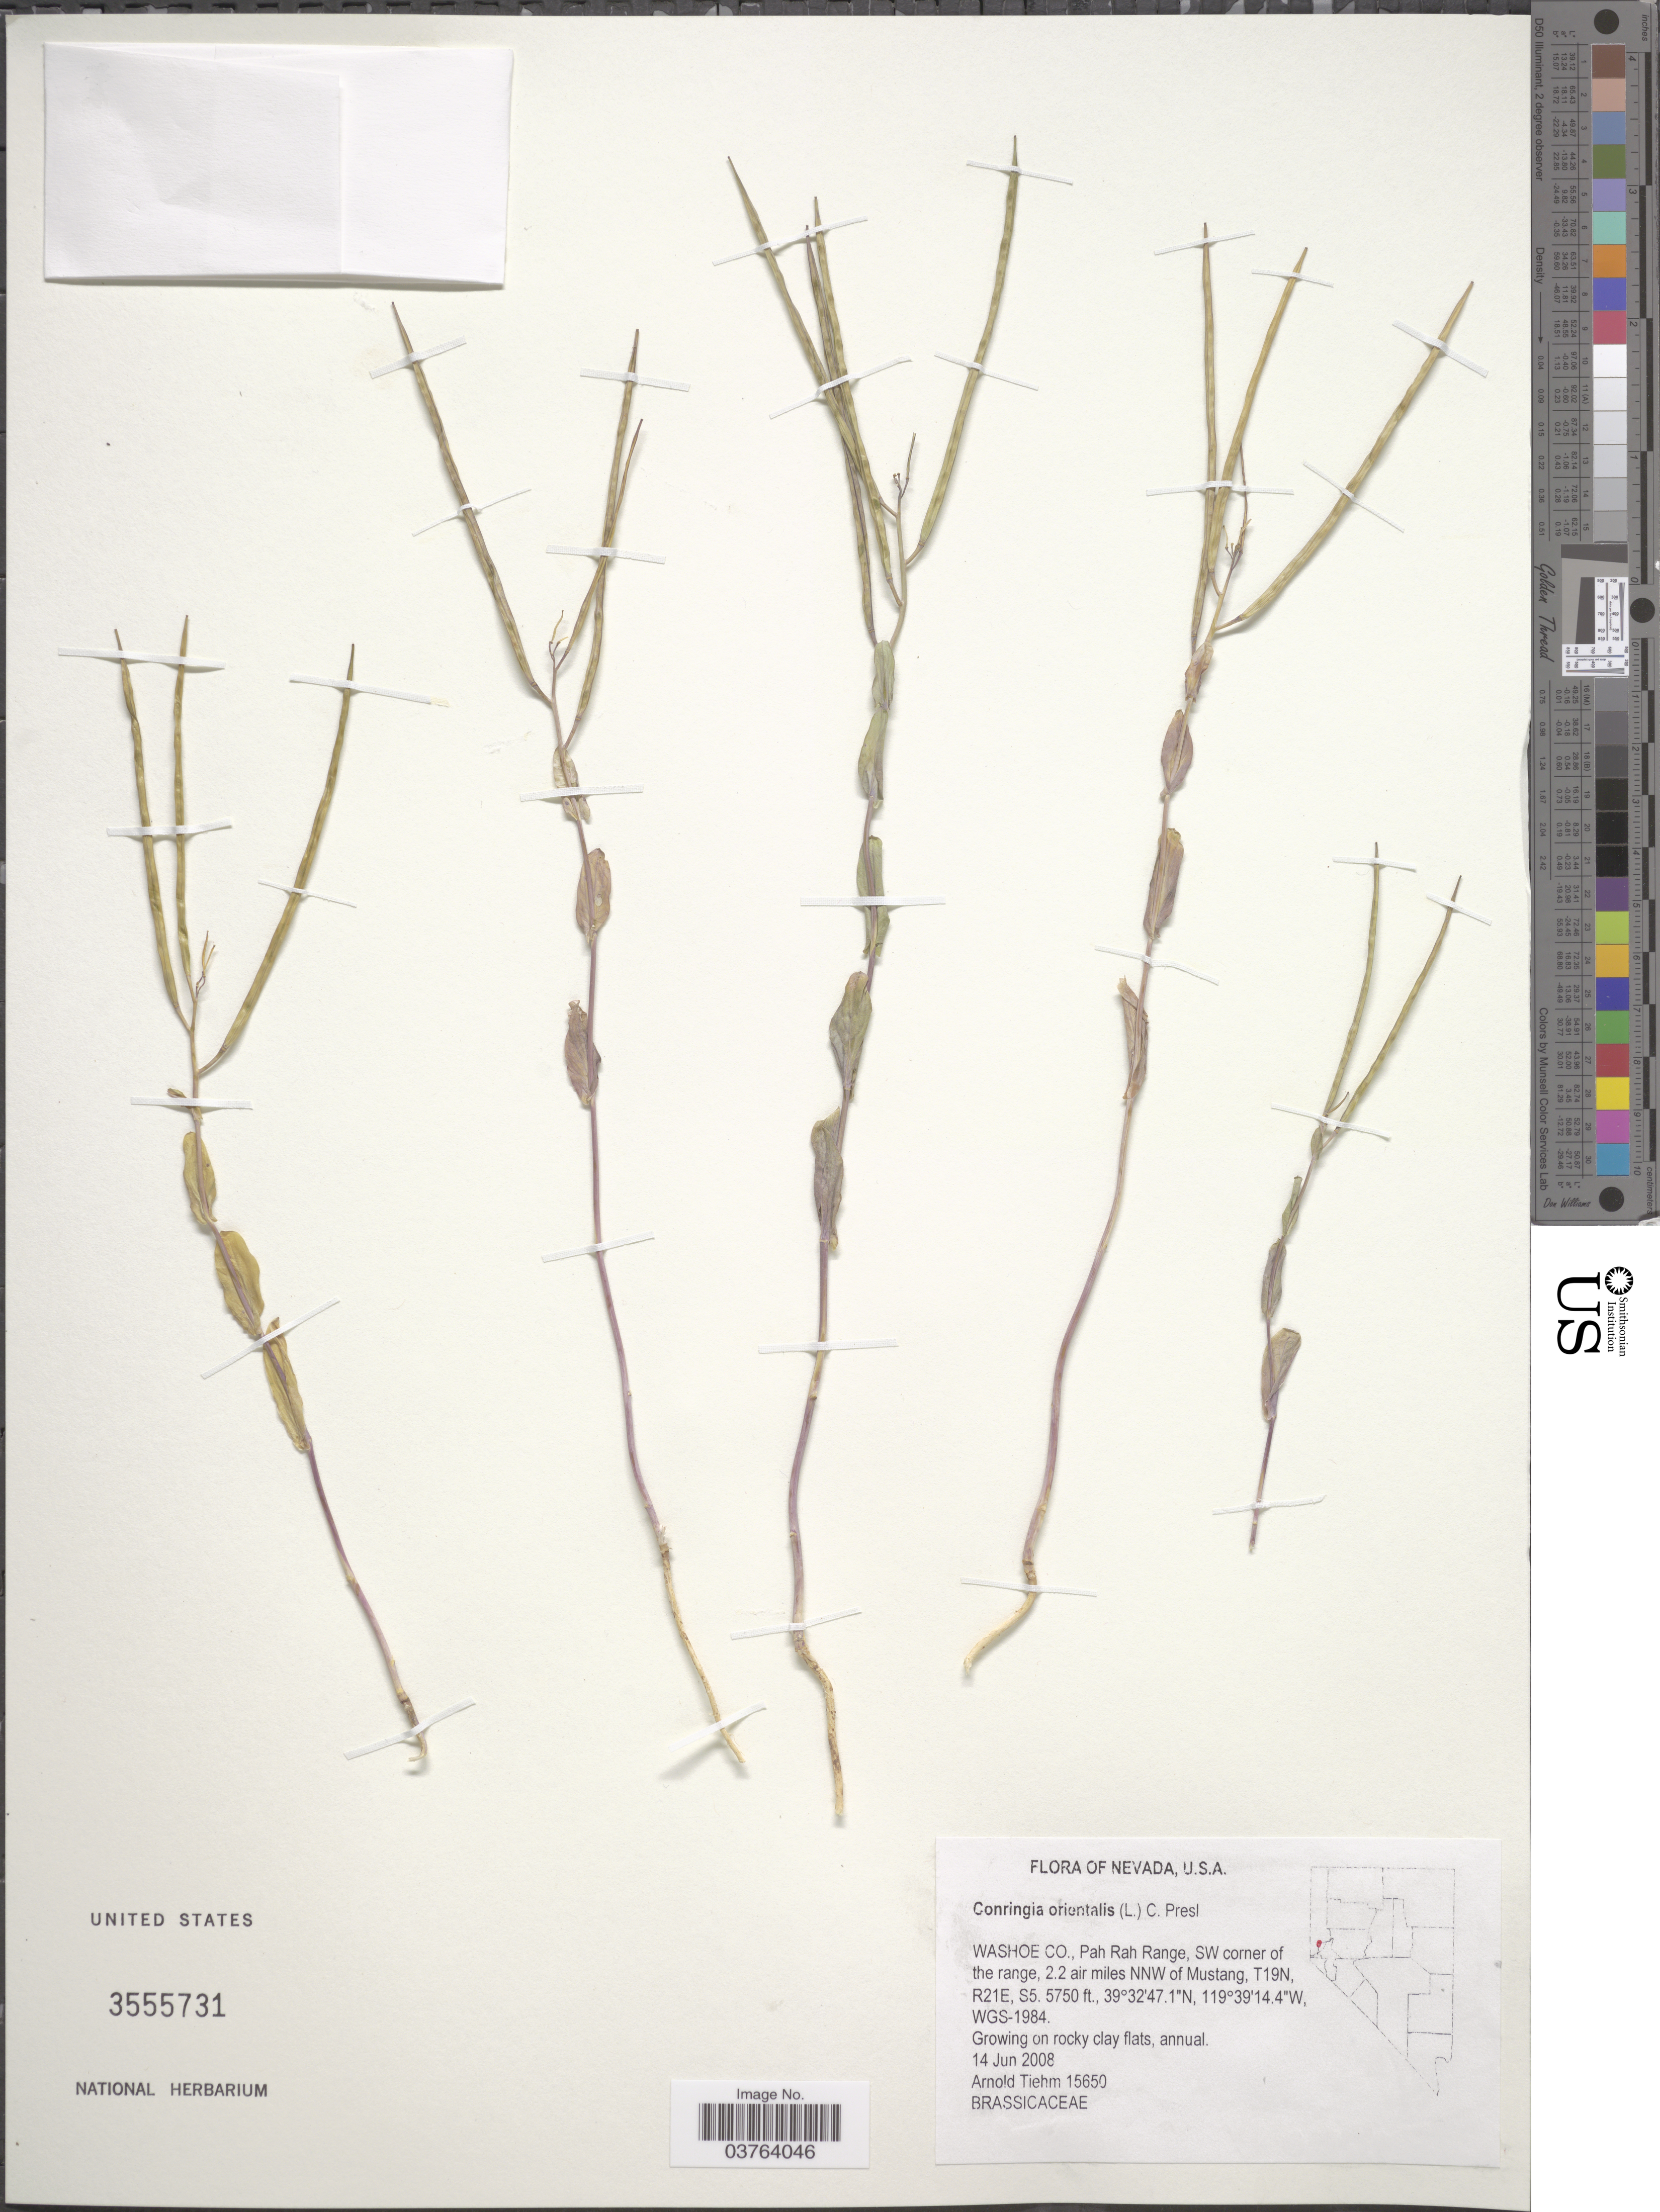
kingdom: Plantae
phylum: Tracheophyta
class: Magnoliopsida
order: Brassicales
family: Brassicaceae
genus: Conringia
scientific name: Conringia orientalis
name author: (L.) C. Presl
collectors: A. Tiehm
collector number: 15650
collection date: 2008-06-14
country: United States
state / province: Nevada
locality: Washoe Co., Pah Rah Range, SW corner of the range, 2.2 air miles NNW of Mustang, T19N, R21E, S5.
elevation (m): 1753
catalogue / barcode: US 3555731